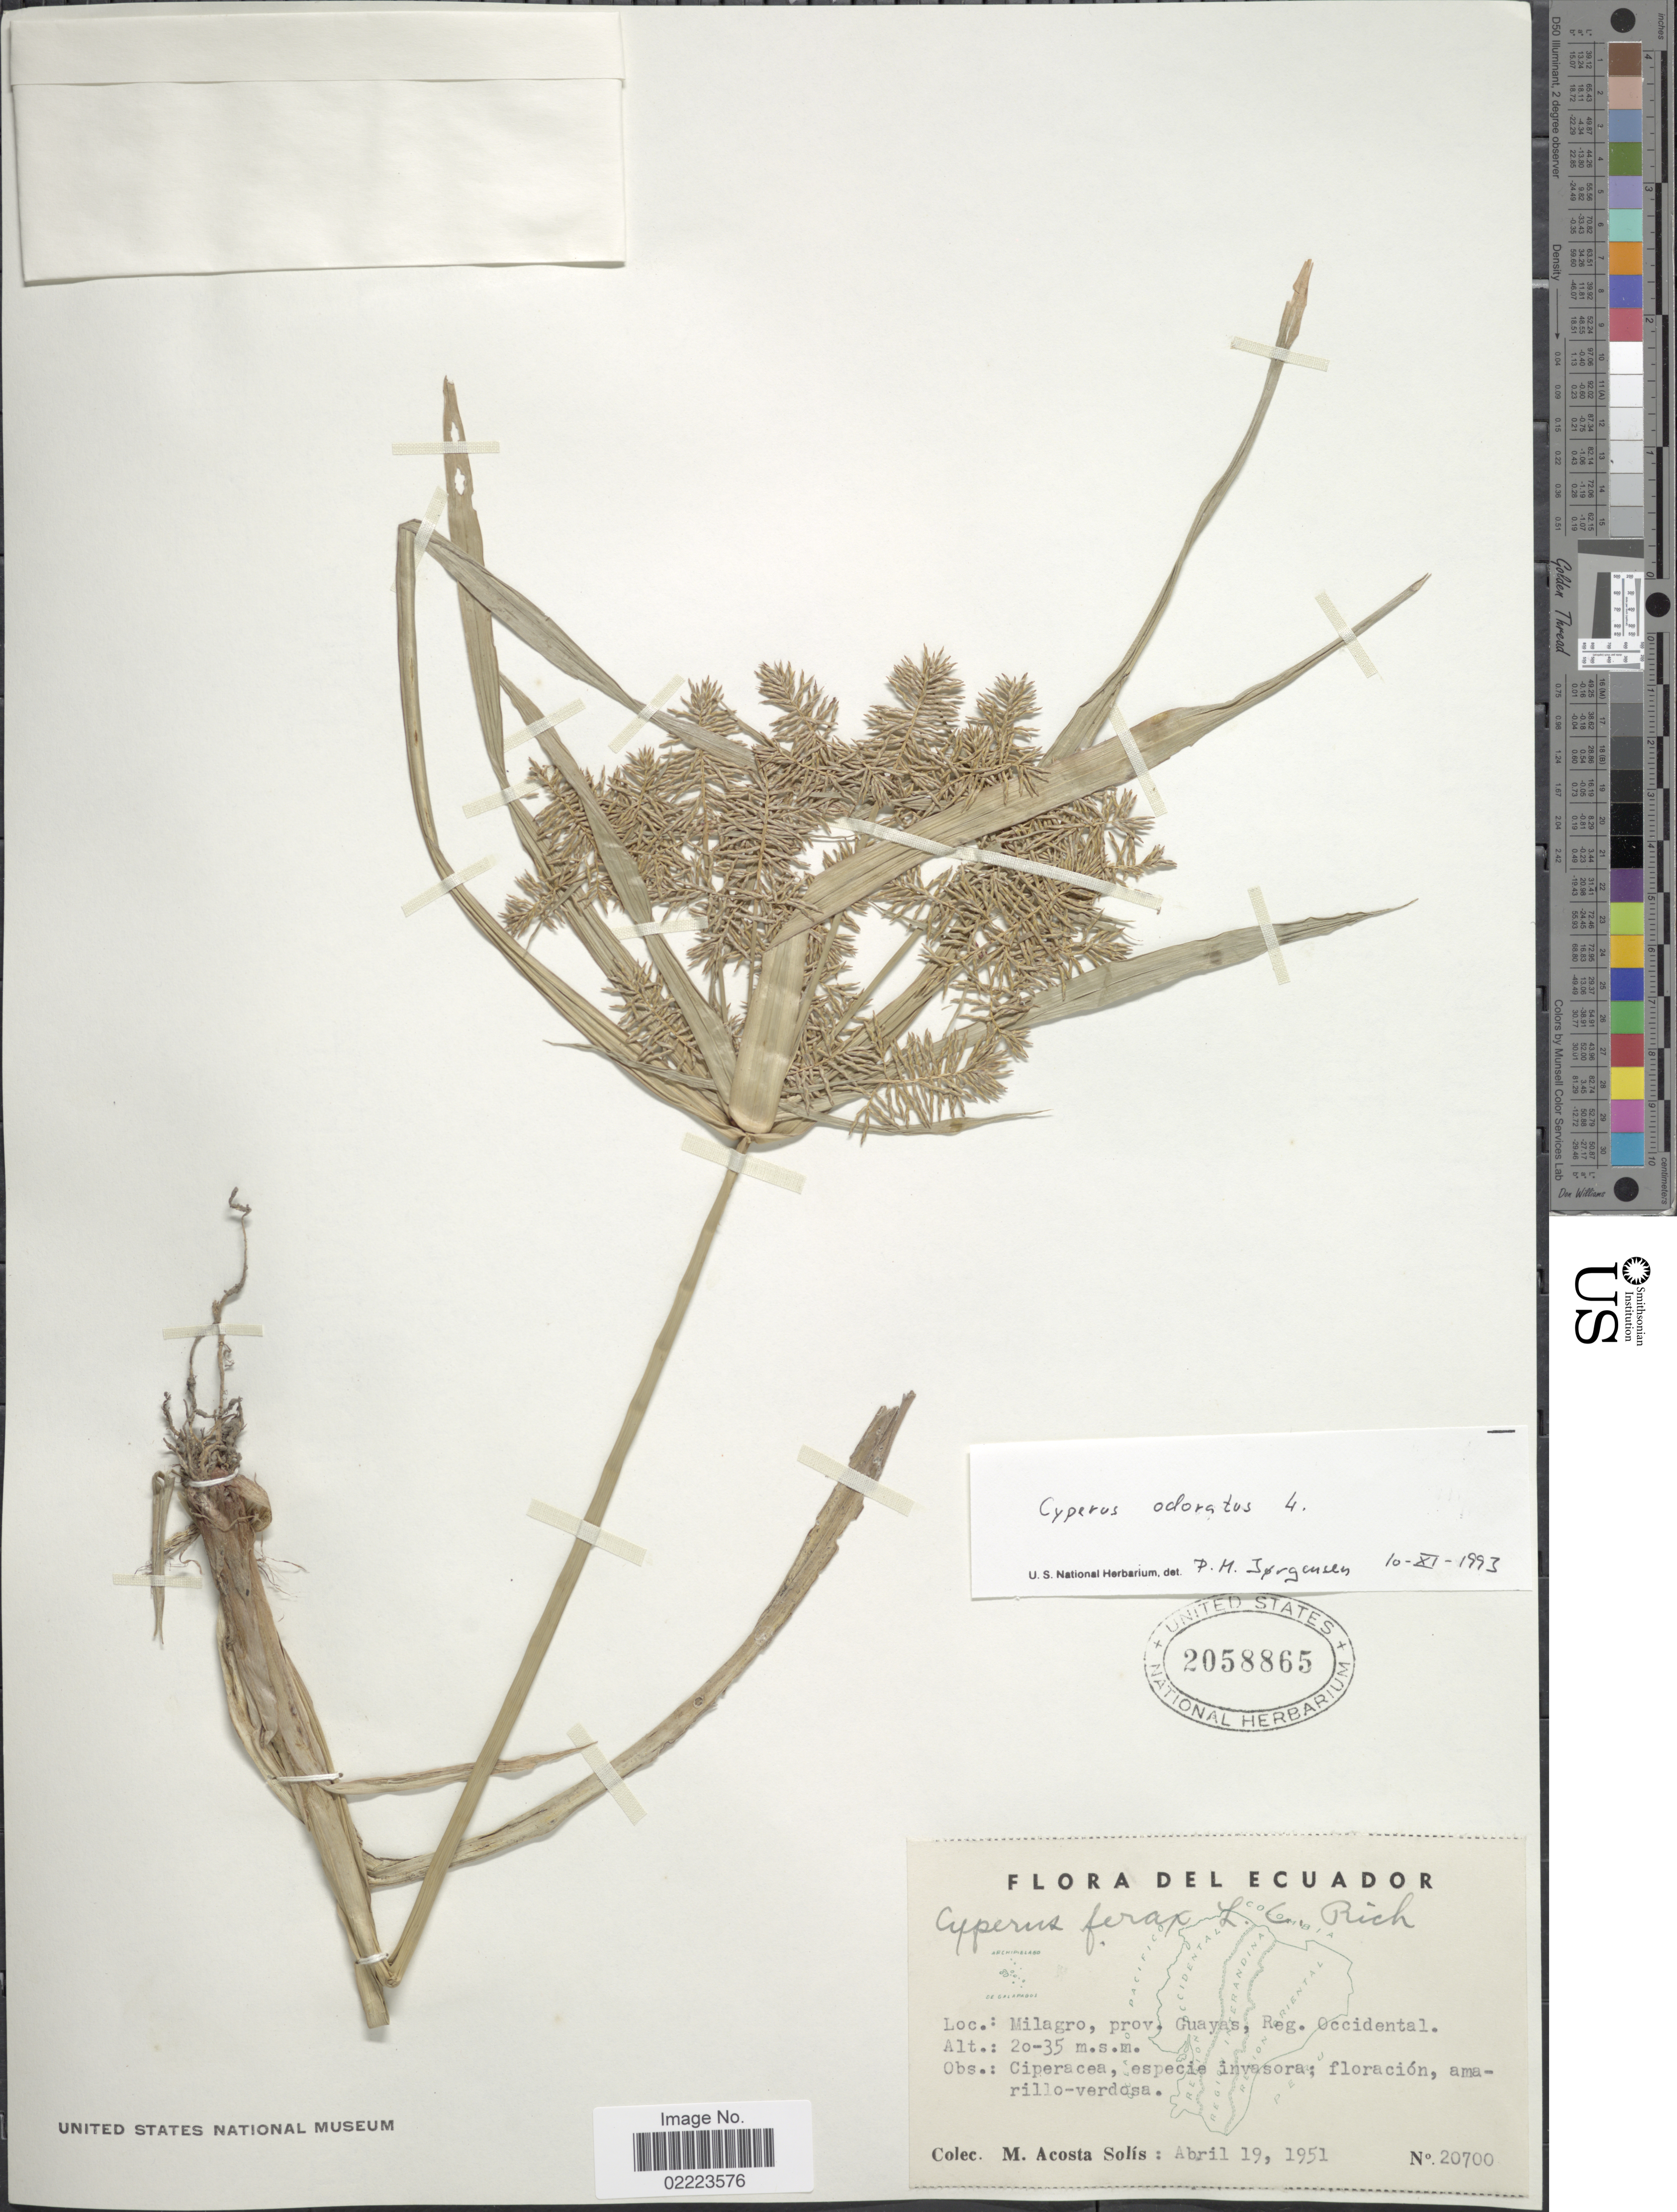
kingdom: Plantae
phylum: Tracheophyta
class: Liliopsida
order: Poales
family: Cyperaceae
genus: Cyperus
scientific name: Cyperus odoratus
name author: L.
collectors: M. Acosta Solis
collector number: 20700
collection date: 1951-04-19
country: Ecuador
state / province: Guayas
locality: Milagro, prov. Guayas, Reg. Occidental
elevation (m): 20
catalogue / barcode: US 2058865